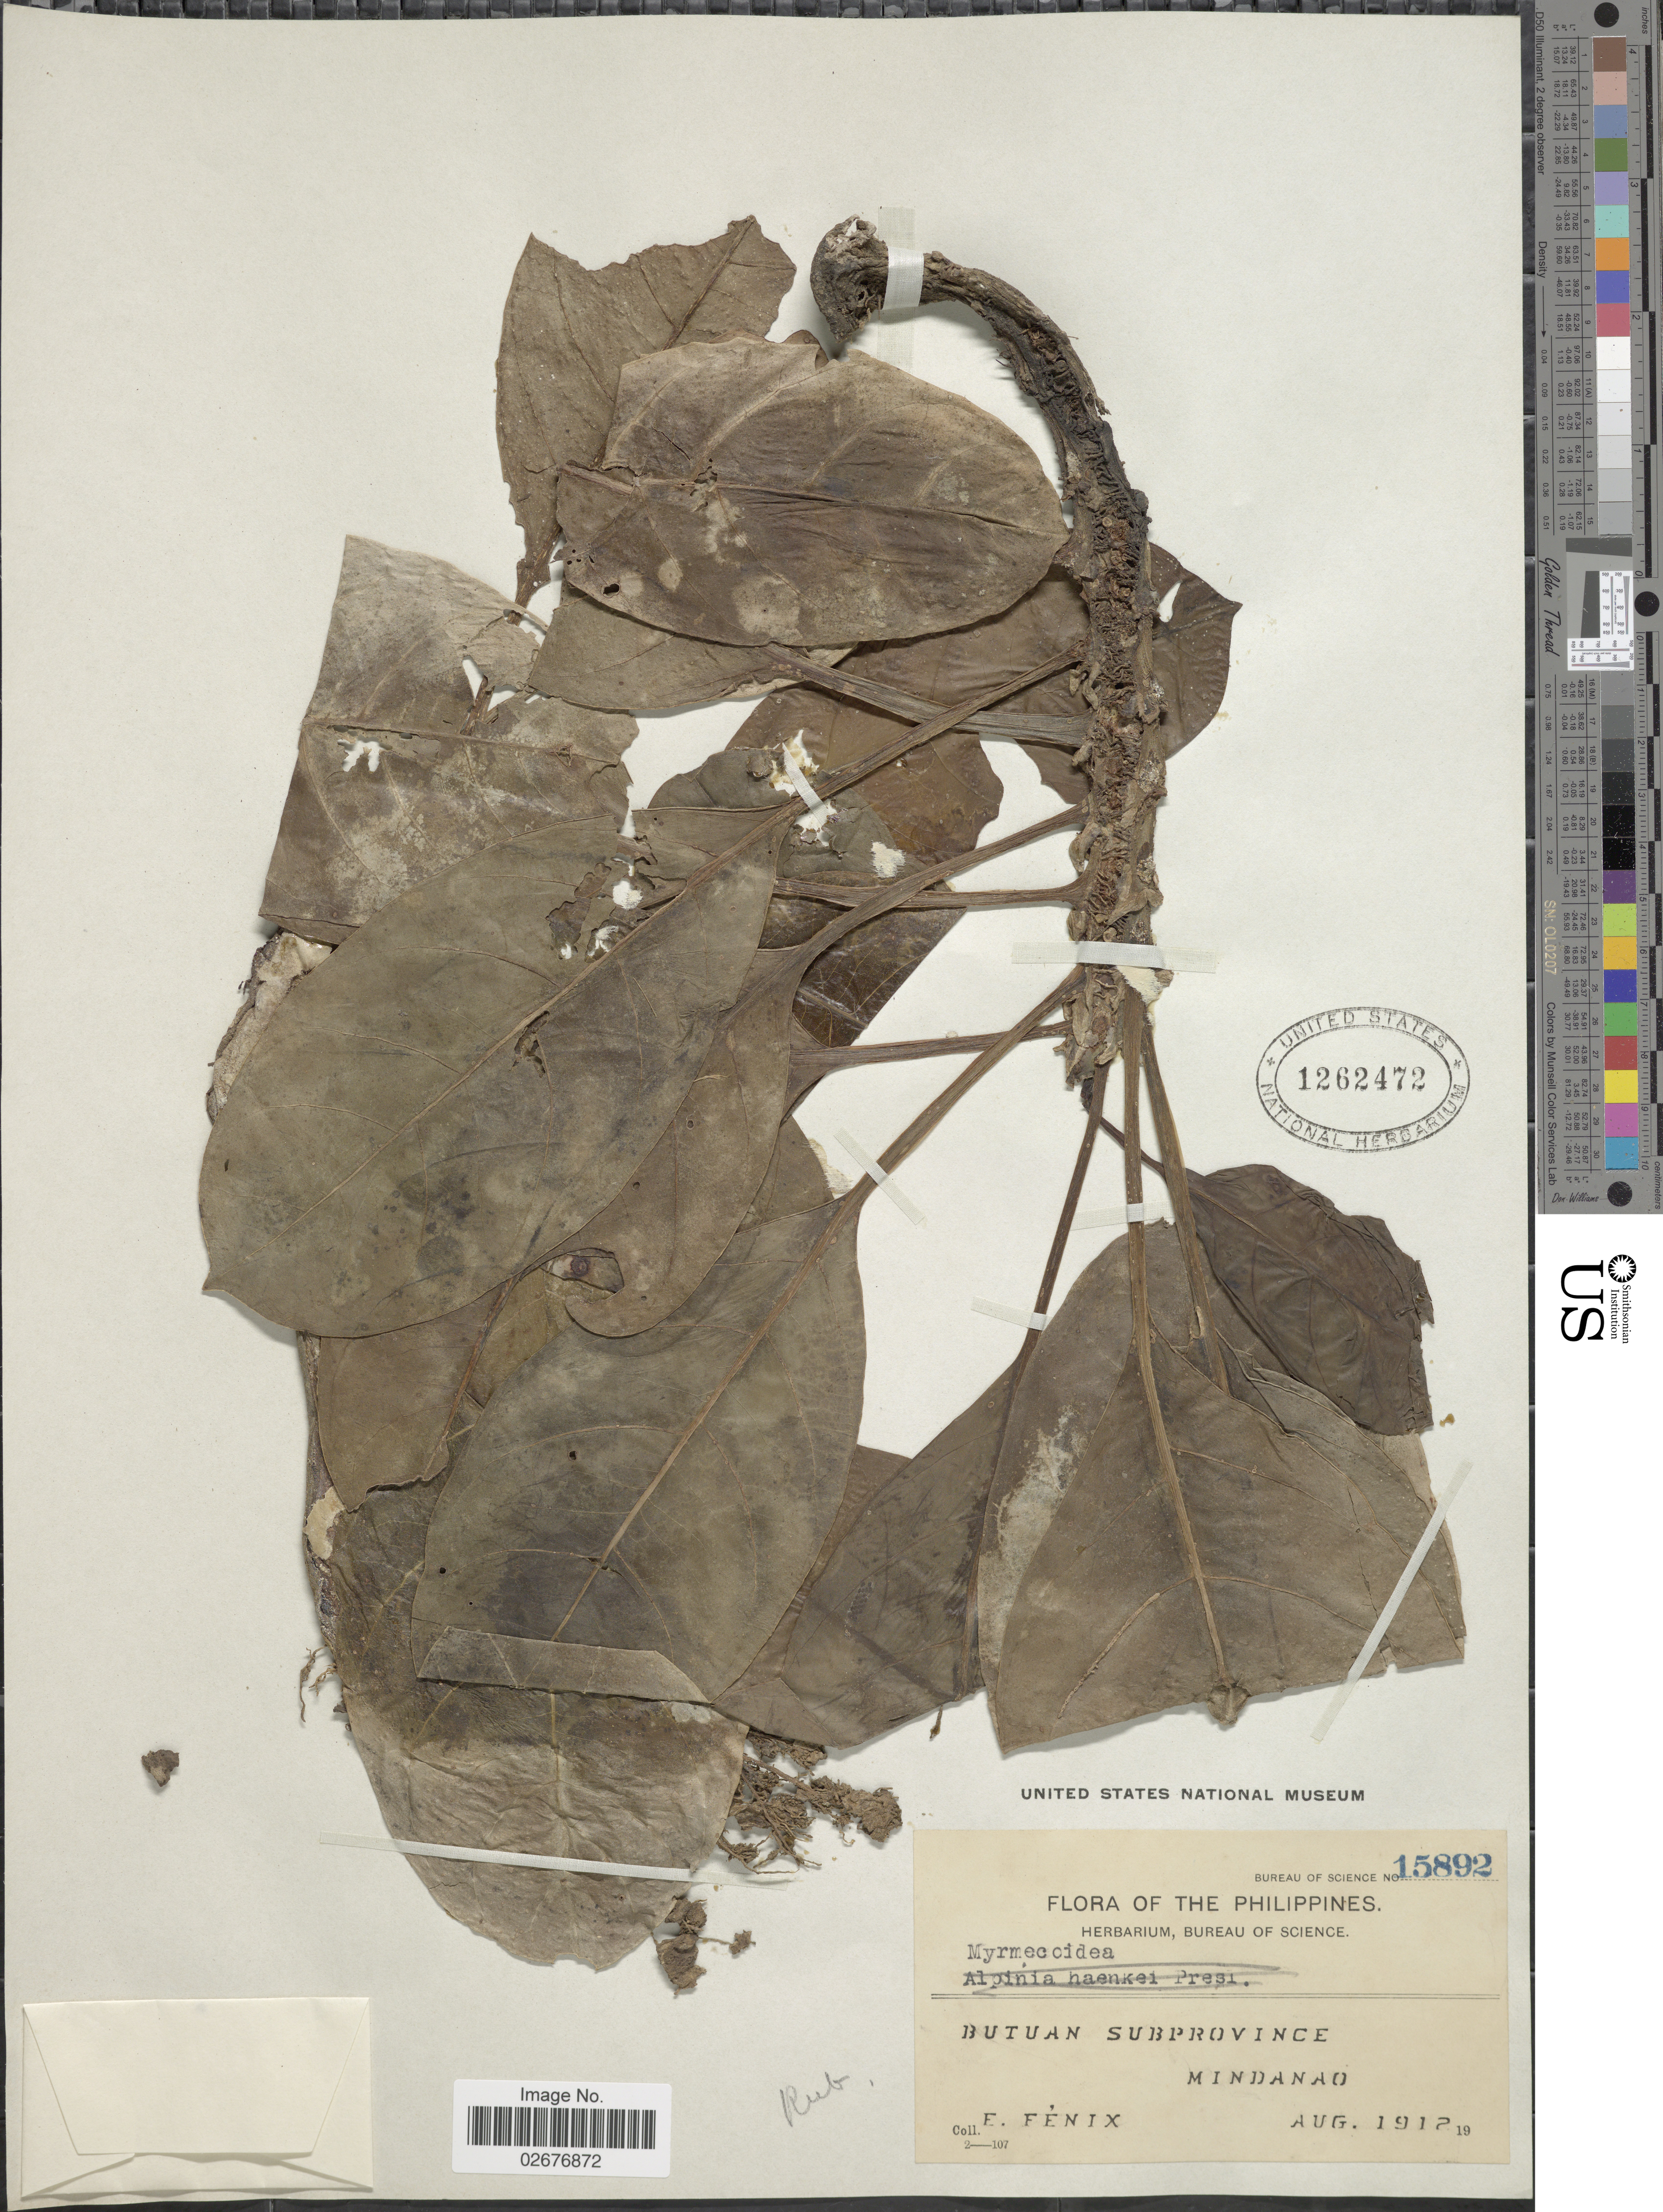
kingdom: Plantae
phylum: Tracheophyta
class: Magnoliopsida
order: Gentianales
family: Rubiaceae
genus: Myrmecodia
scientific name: Myrmecodia sp.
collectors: E. Fénix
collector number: Burea of Science 15892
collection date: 1912-08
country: Philippines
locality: Butuan Subprovince, Mindanao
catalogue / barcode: US 1262472